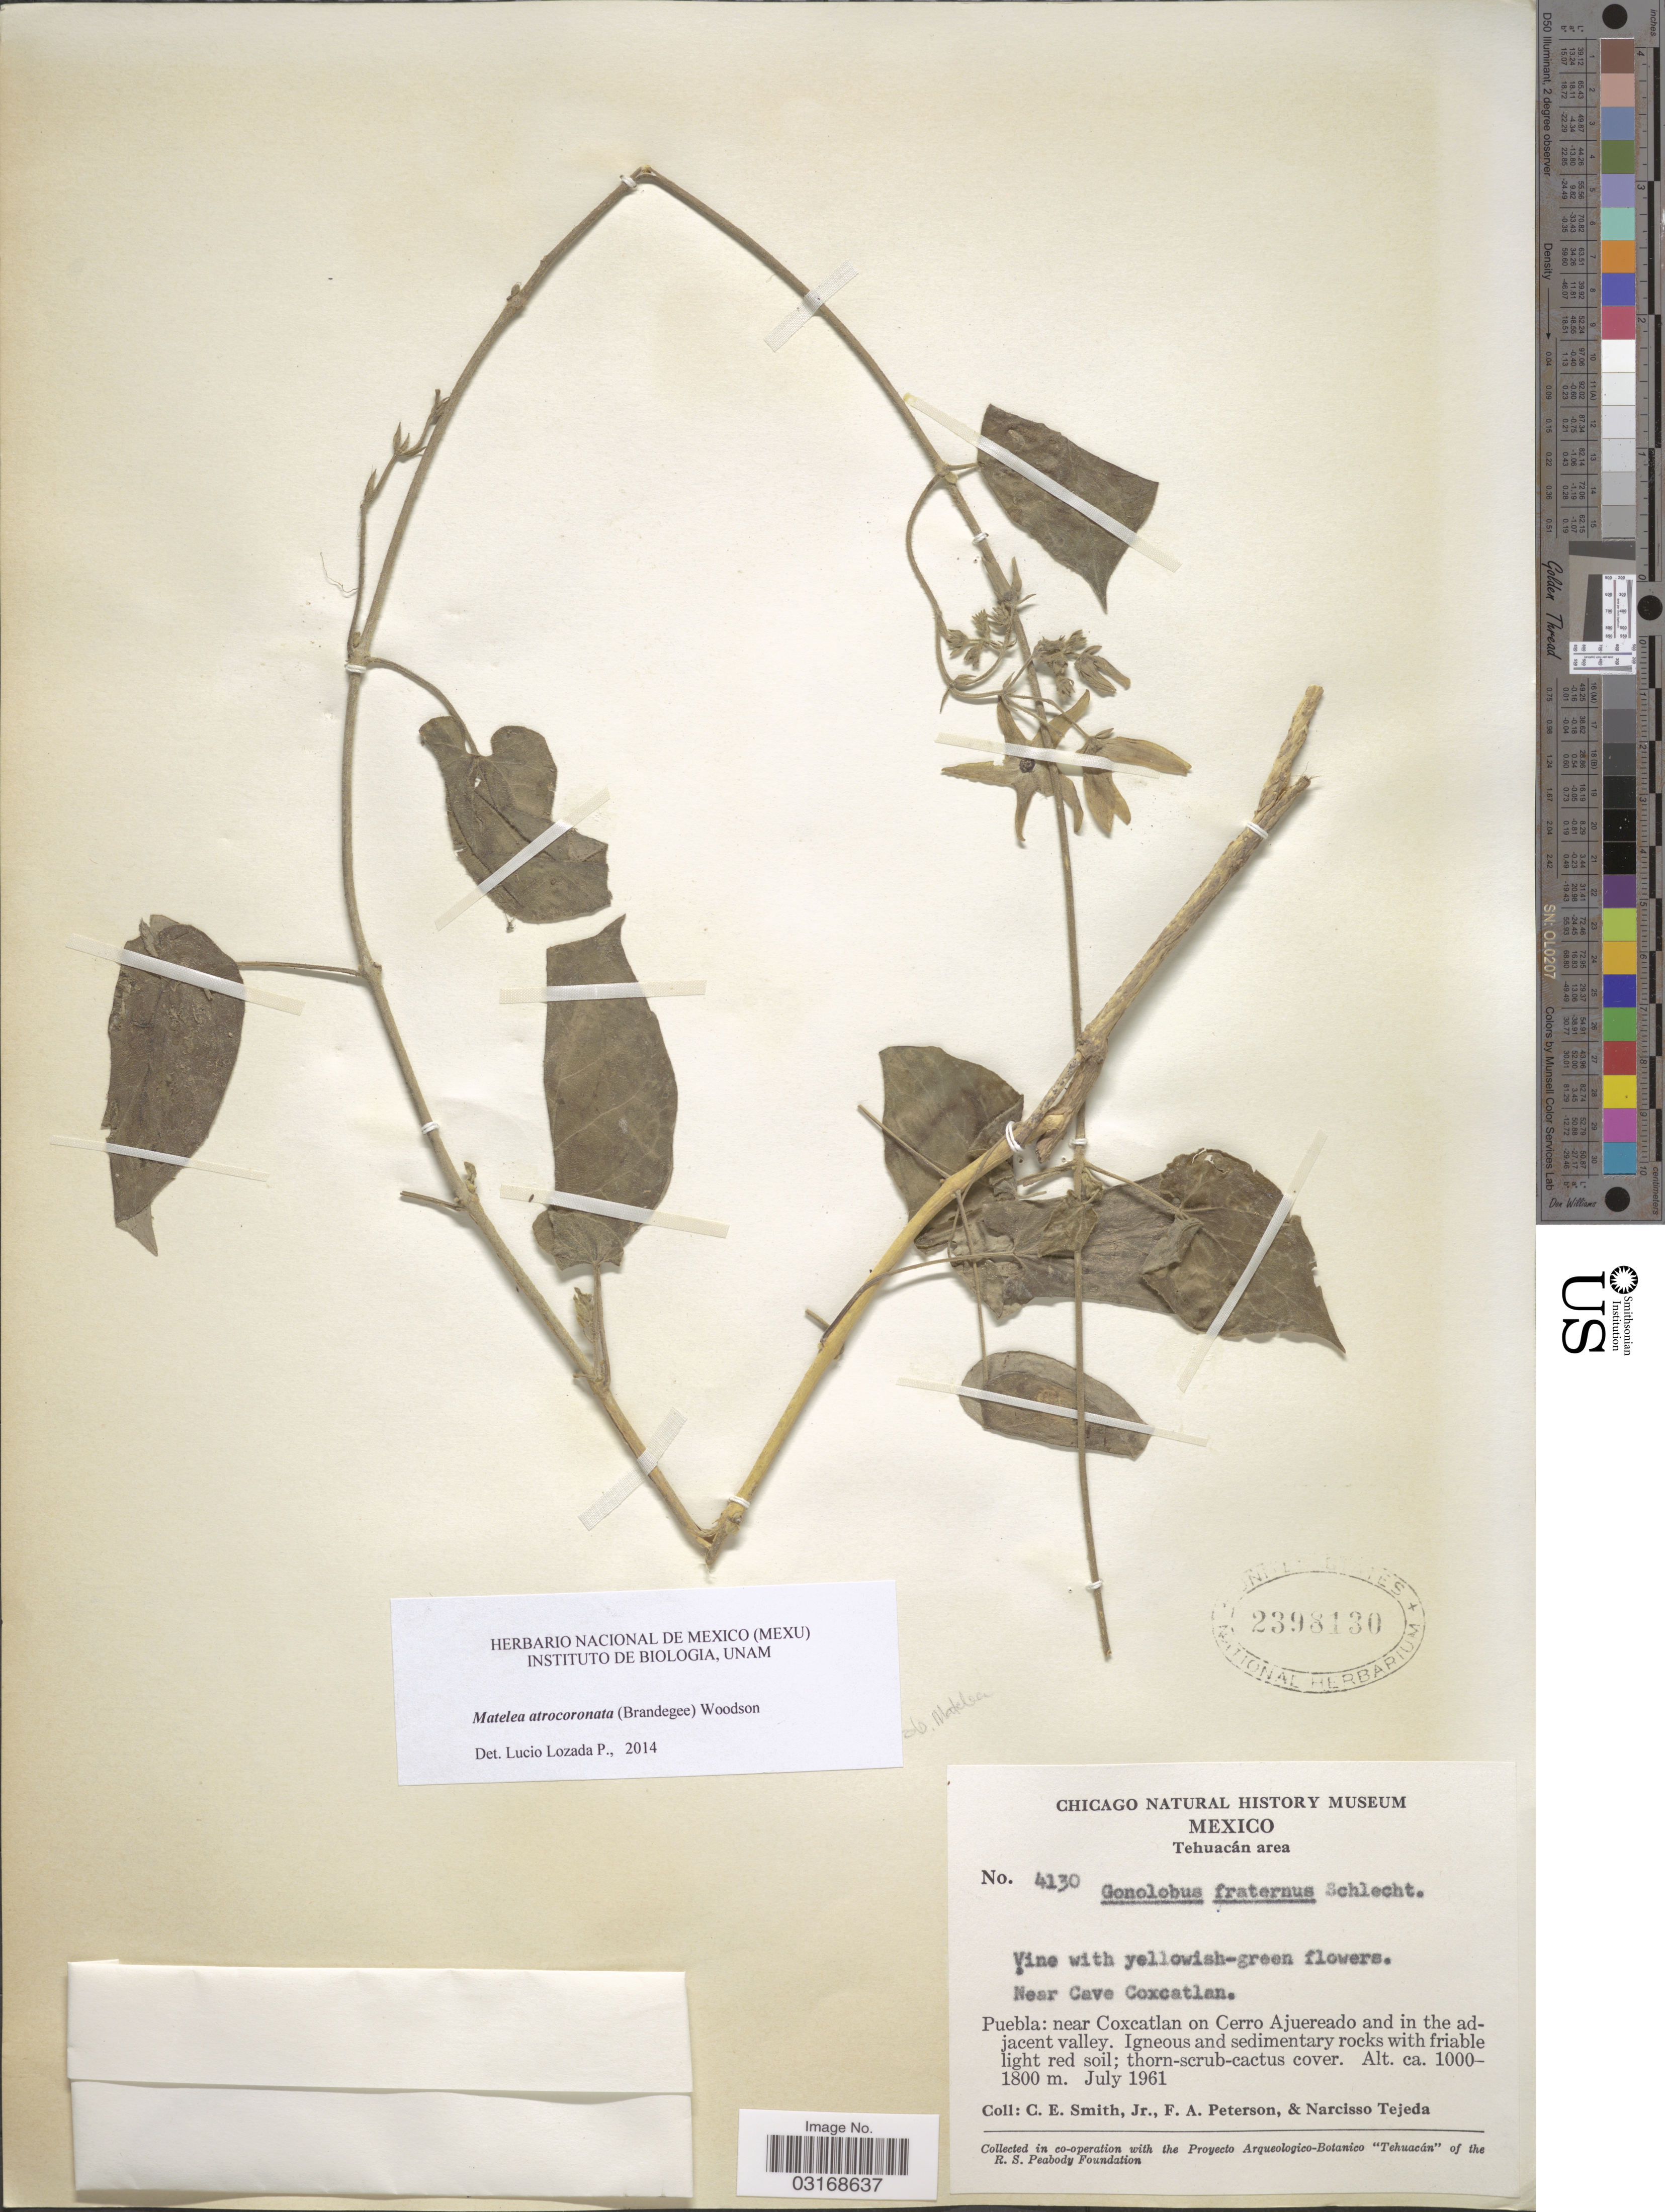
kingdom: Plantae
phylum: Tracheophyta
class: Magnoliopsida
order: Gentianales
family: Apocynaceae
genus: Matelea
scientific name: Matelea atrocoronata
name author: (Brandegee) Woodson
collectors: C. E. Smith Jr., F. A. Peterson & N. Tejeda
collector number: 4130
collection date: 1961-07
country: Mexico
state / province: Puebla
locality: Tehuacán area. Near Cave Coxcatlan. Near Coxcatlan on Cerro Ajuereado and in the adjacent valley.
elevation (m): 1000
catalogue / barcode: US 2398130